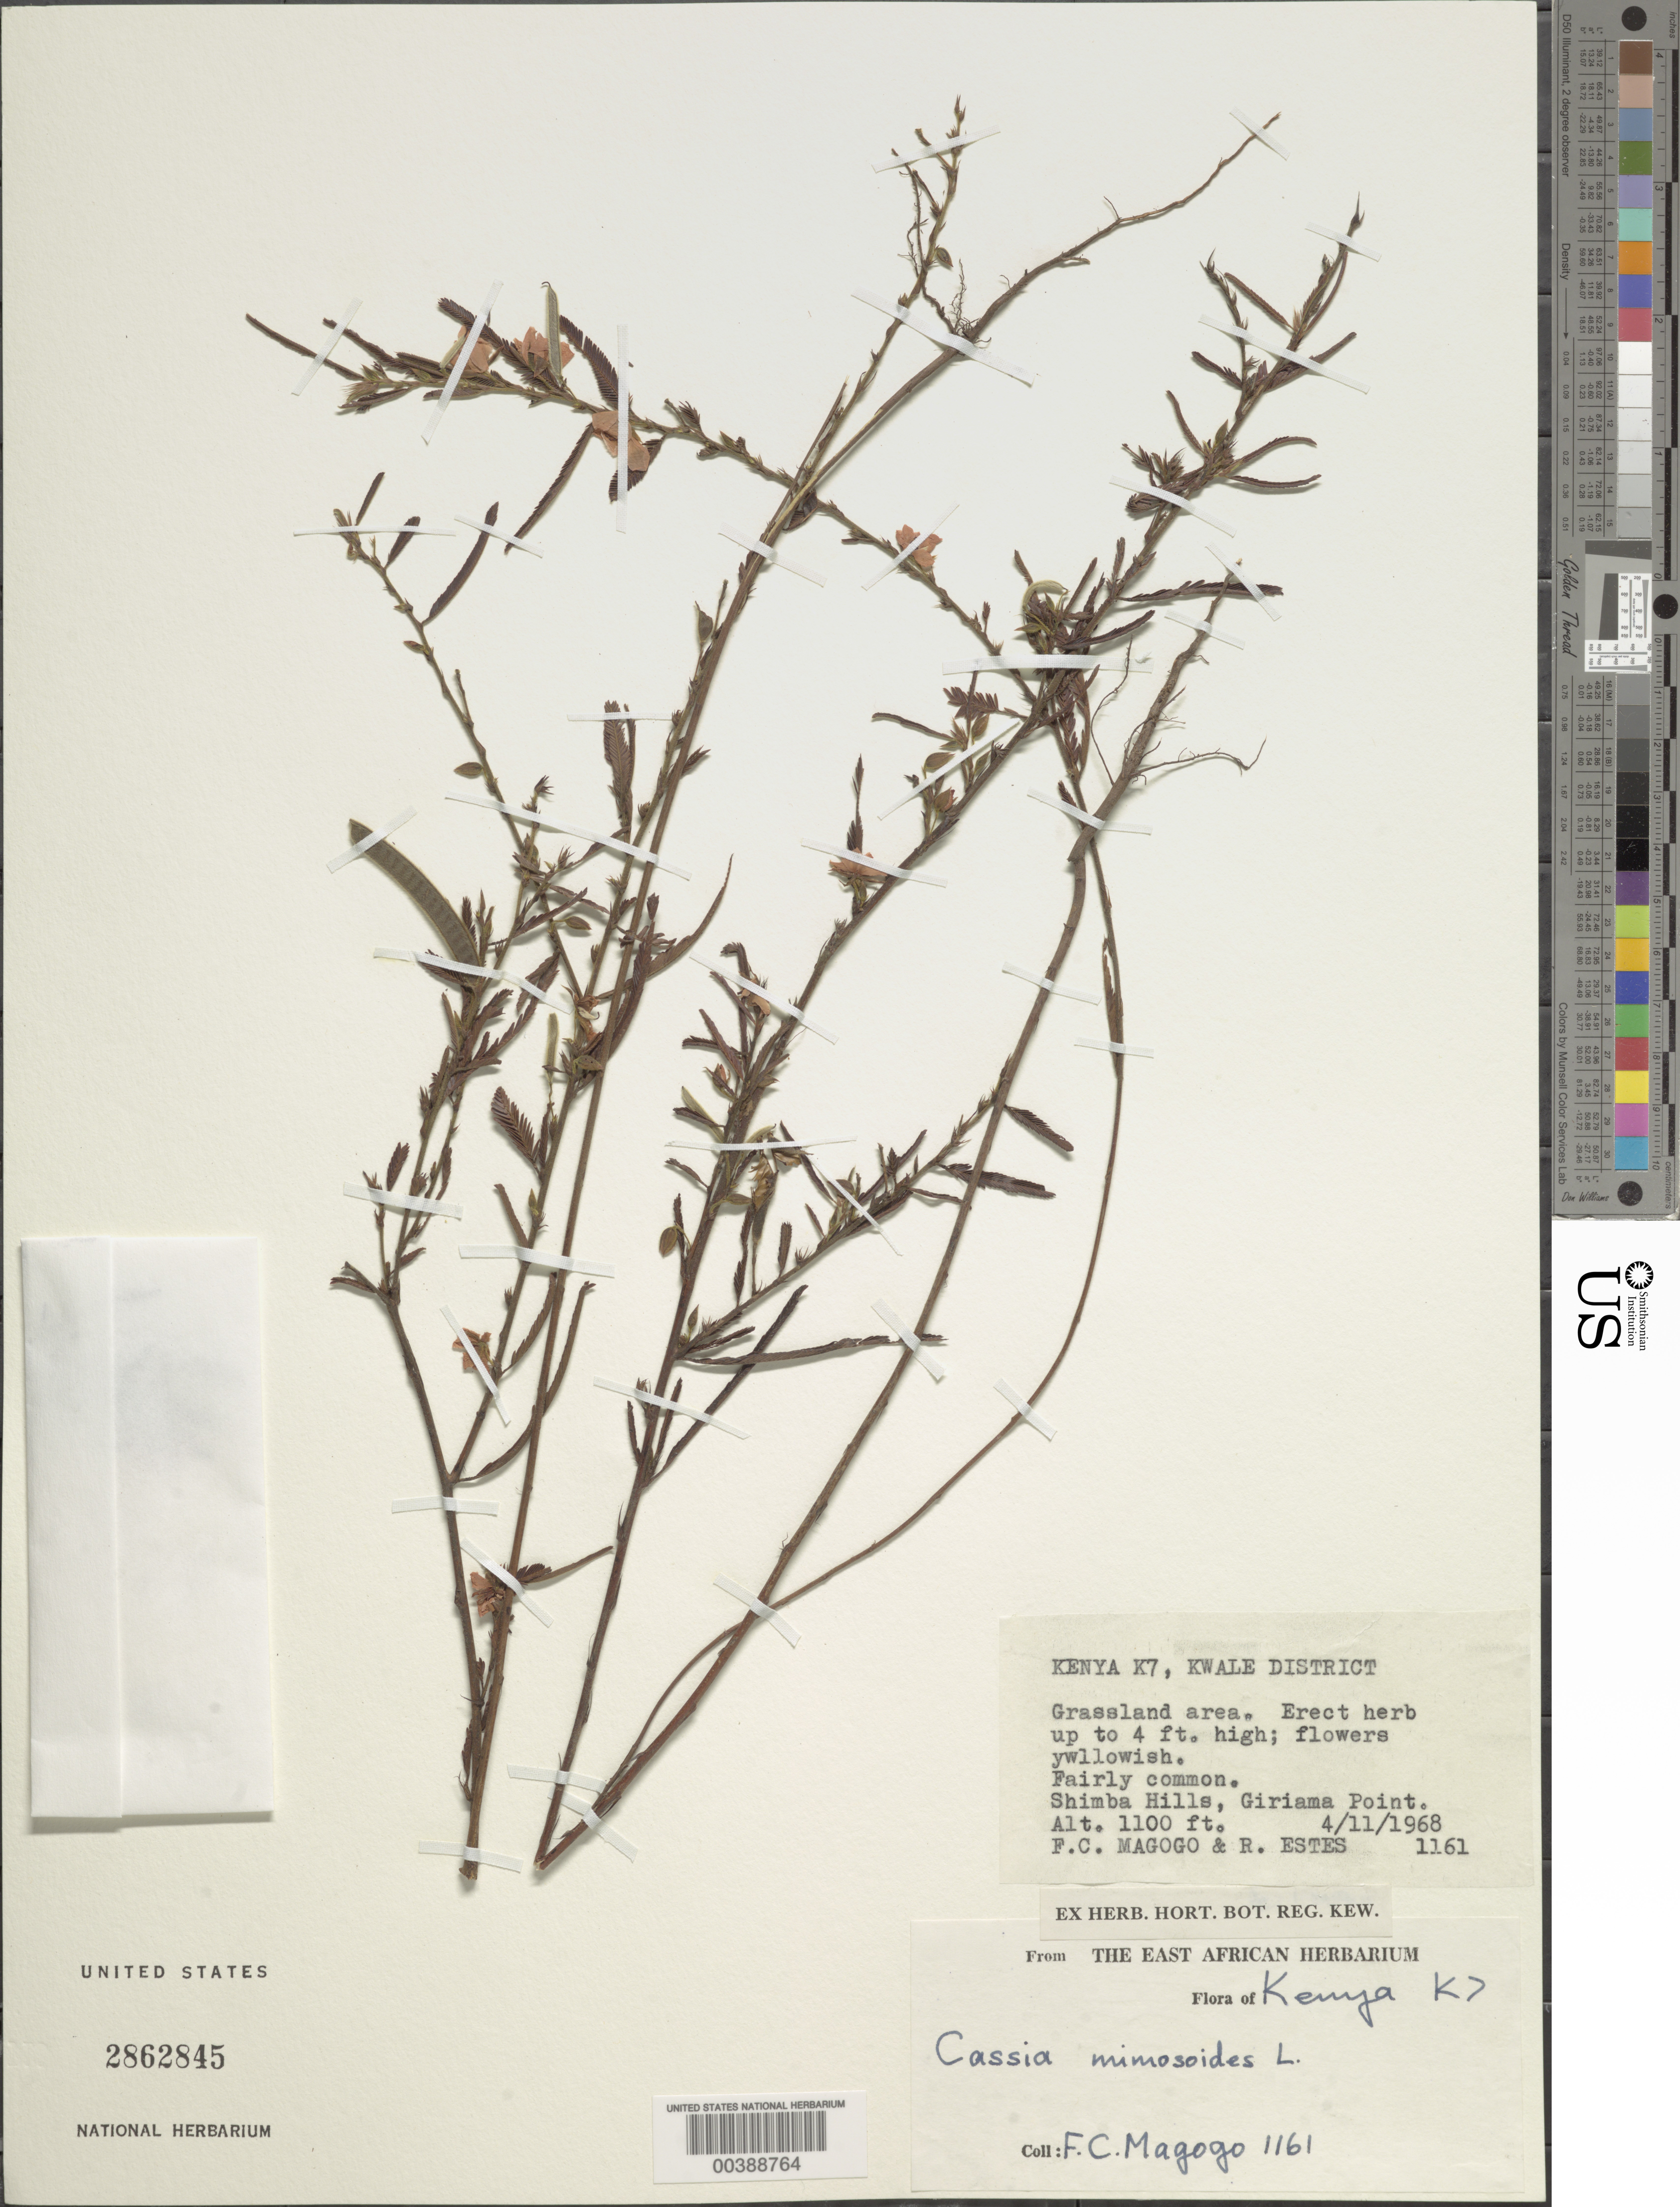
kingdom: Plantae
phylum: Tracheophyta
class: Magnoliopsida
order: Fabales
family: Fabaceae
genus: Chamaecrista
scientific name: Chamaecrista mimosoides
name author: (L.) Greene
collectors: F. Magogo & R. Estes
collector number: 1161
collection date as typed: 04 Nov 1968 or 11 Apr 1968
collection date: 1968-04-11 or 1968-11-04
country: Kenya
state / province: Kwale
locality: Shimba hills, giriama point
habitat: Grassland area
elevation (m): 335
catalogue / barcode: US 2862845